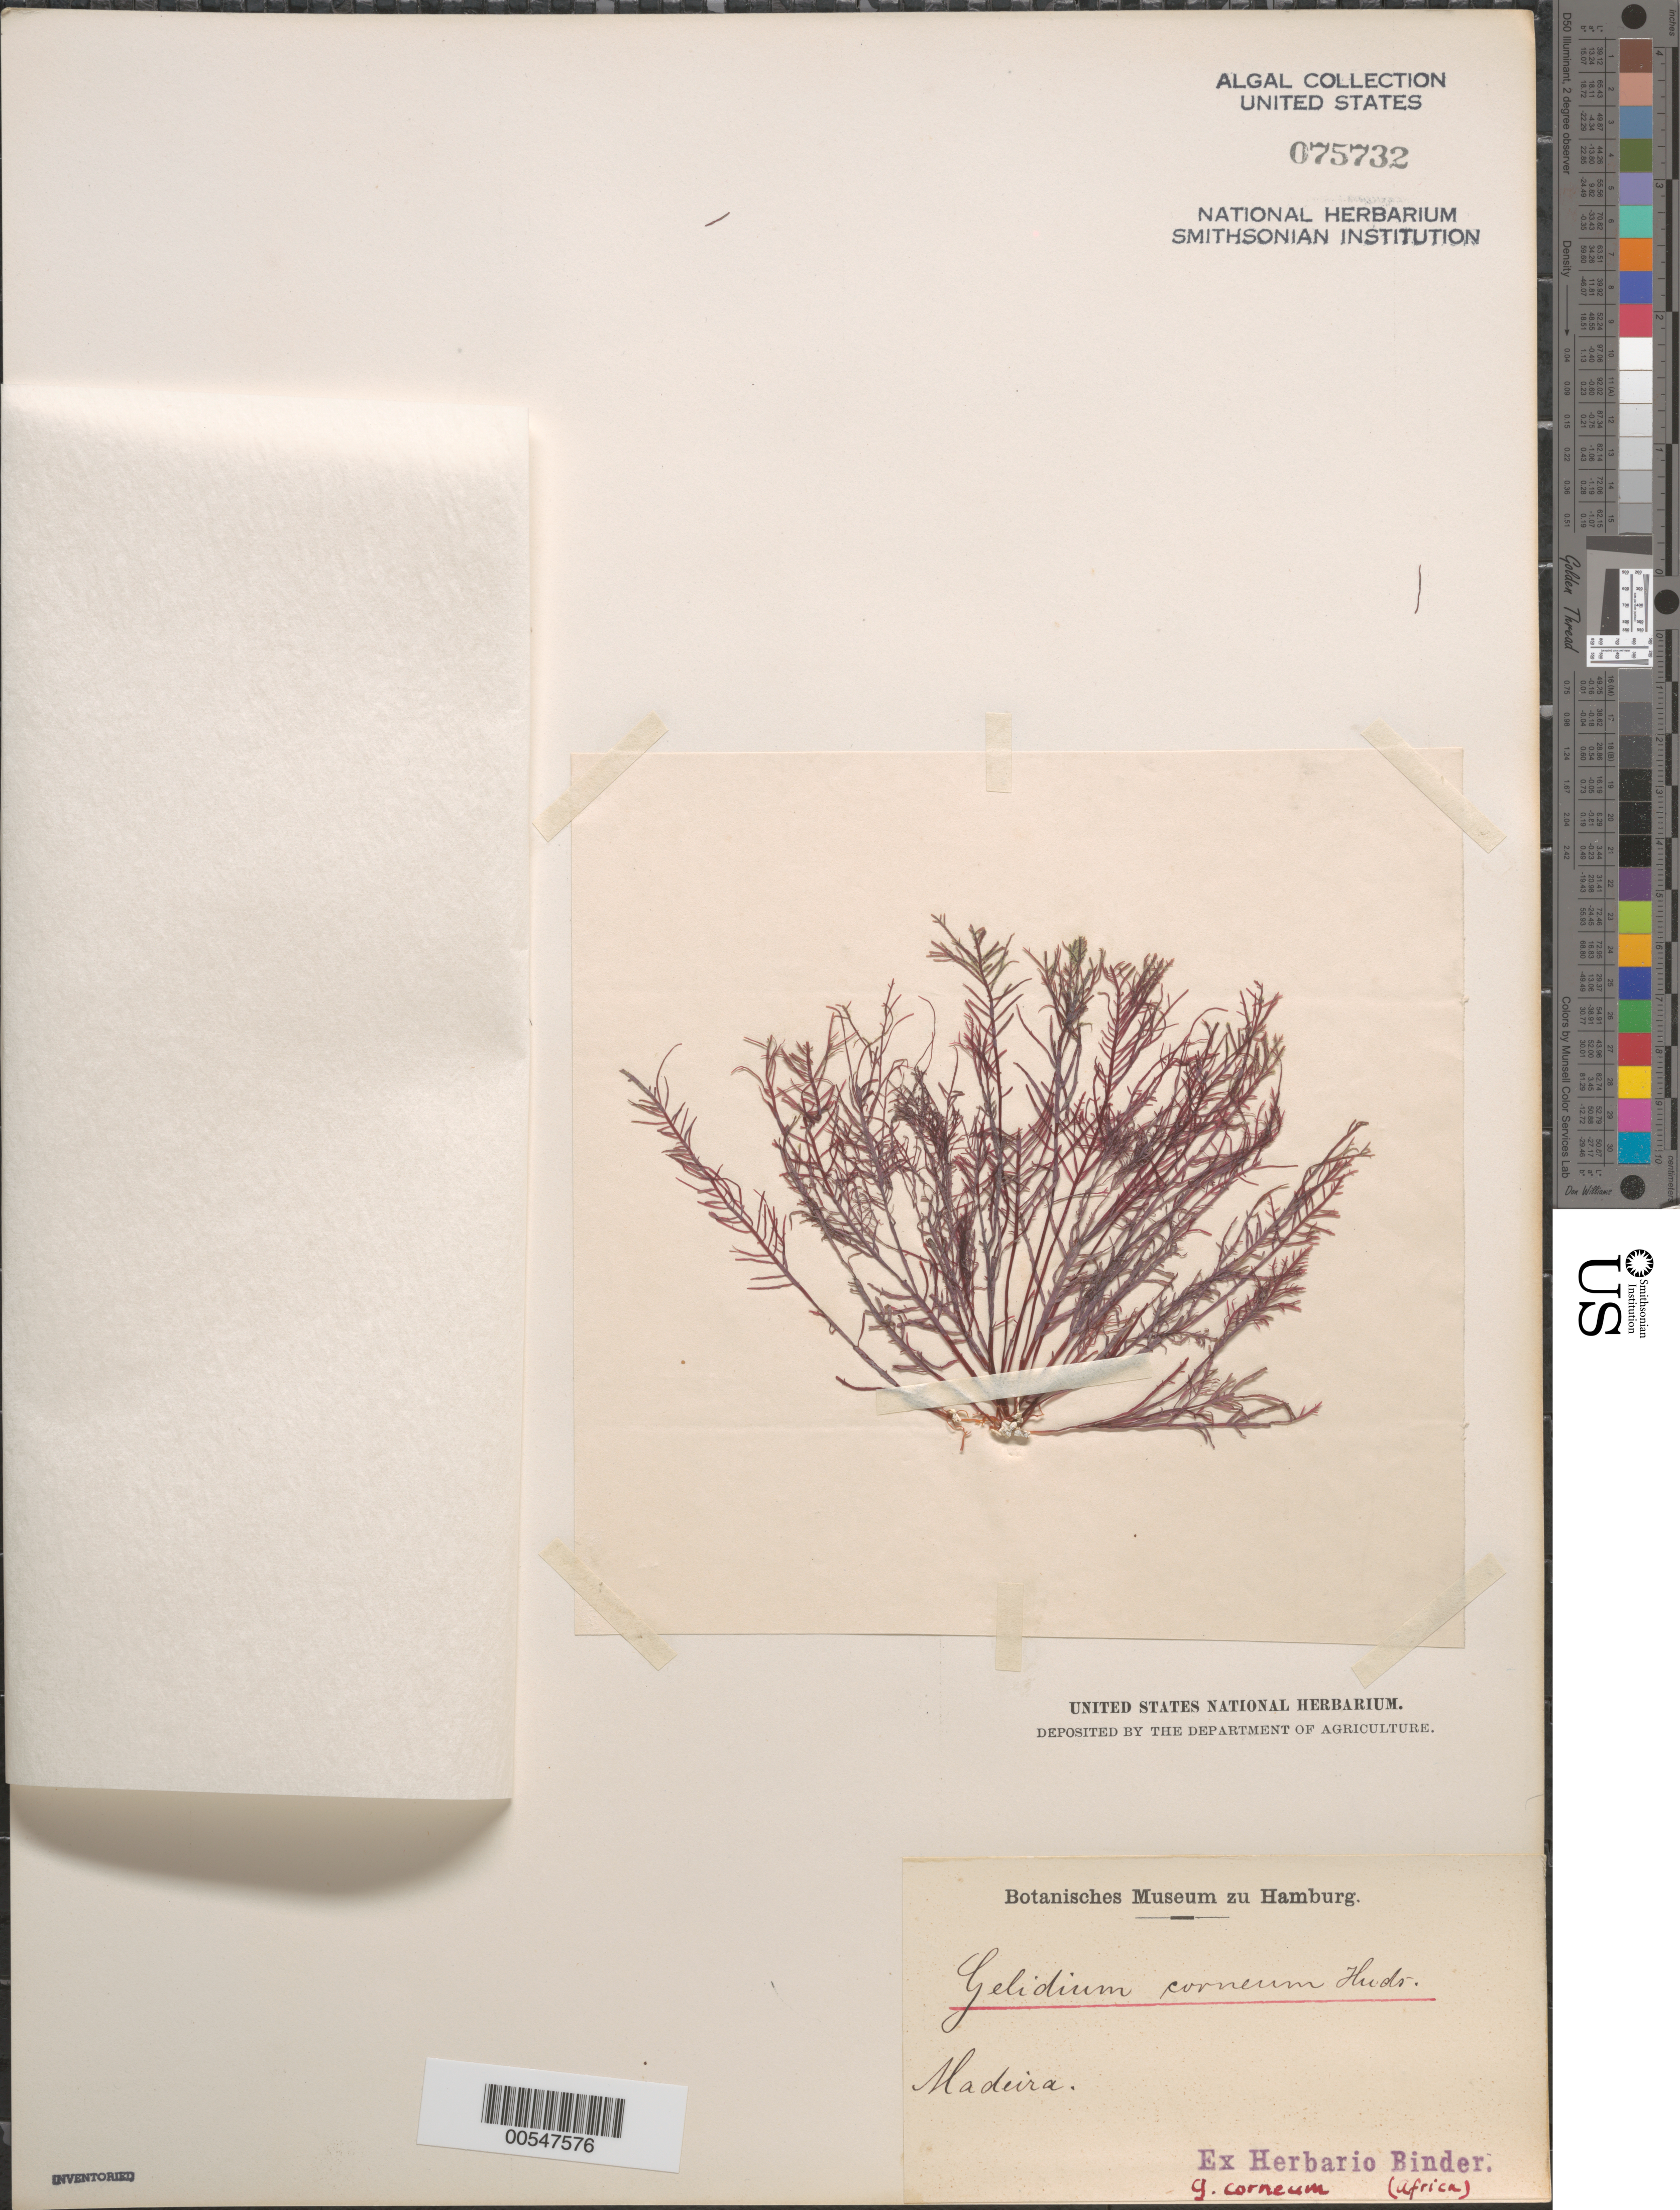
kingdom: Plantae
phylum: Rhodophyta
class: Florideophyceae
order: Gelidiales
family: Gelidiaceae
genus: Gelidium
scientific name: Gelidium corneum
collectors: F. Binder (herbarium)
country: Portugal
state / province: Madeira (Aut. Reg.)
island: Madeira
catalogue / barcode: US 75732